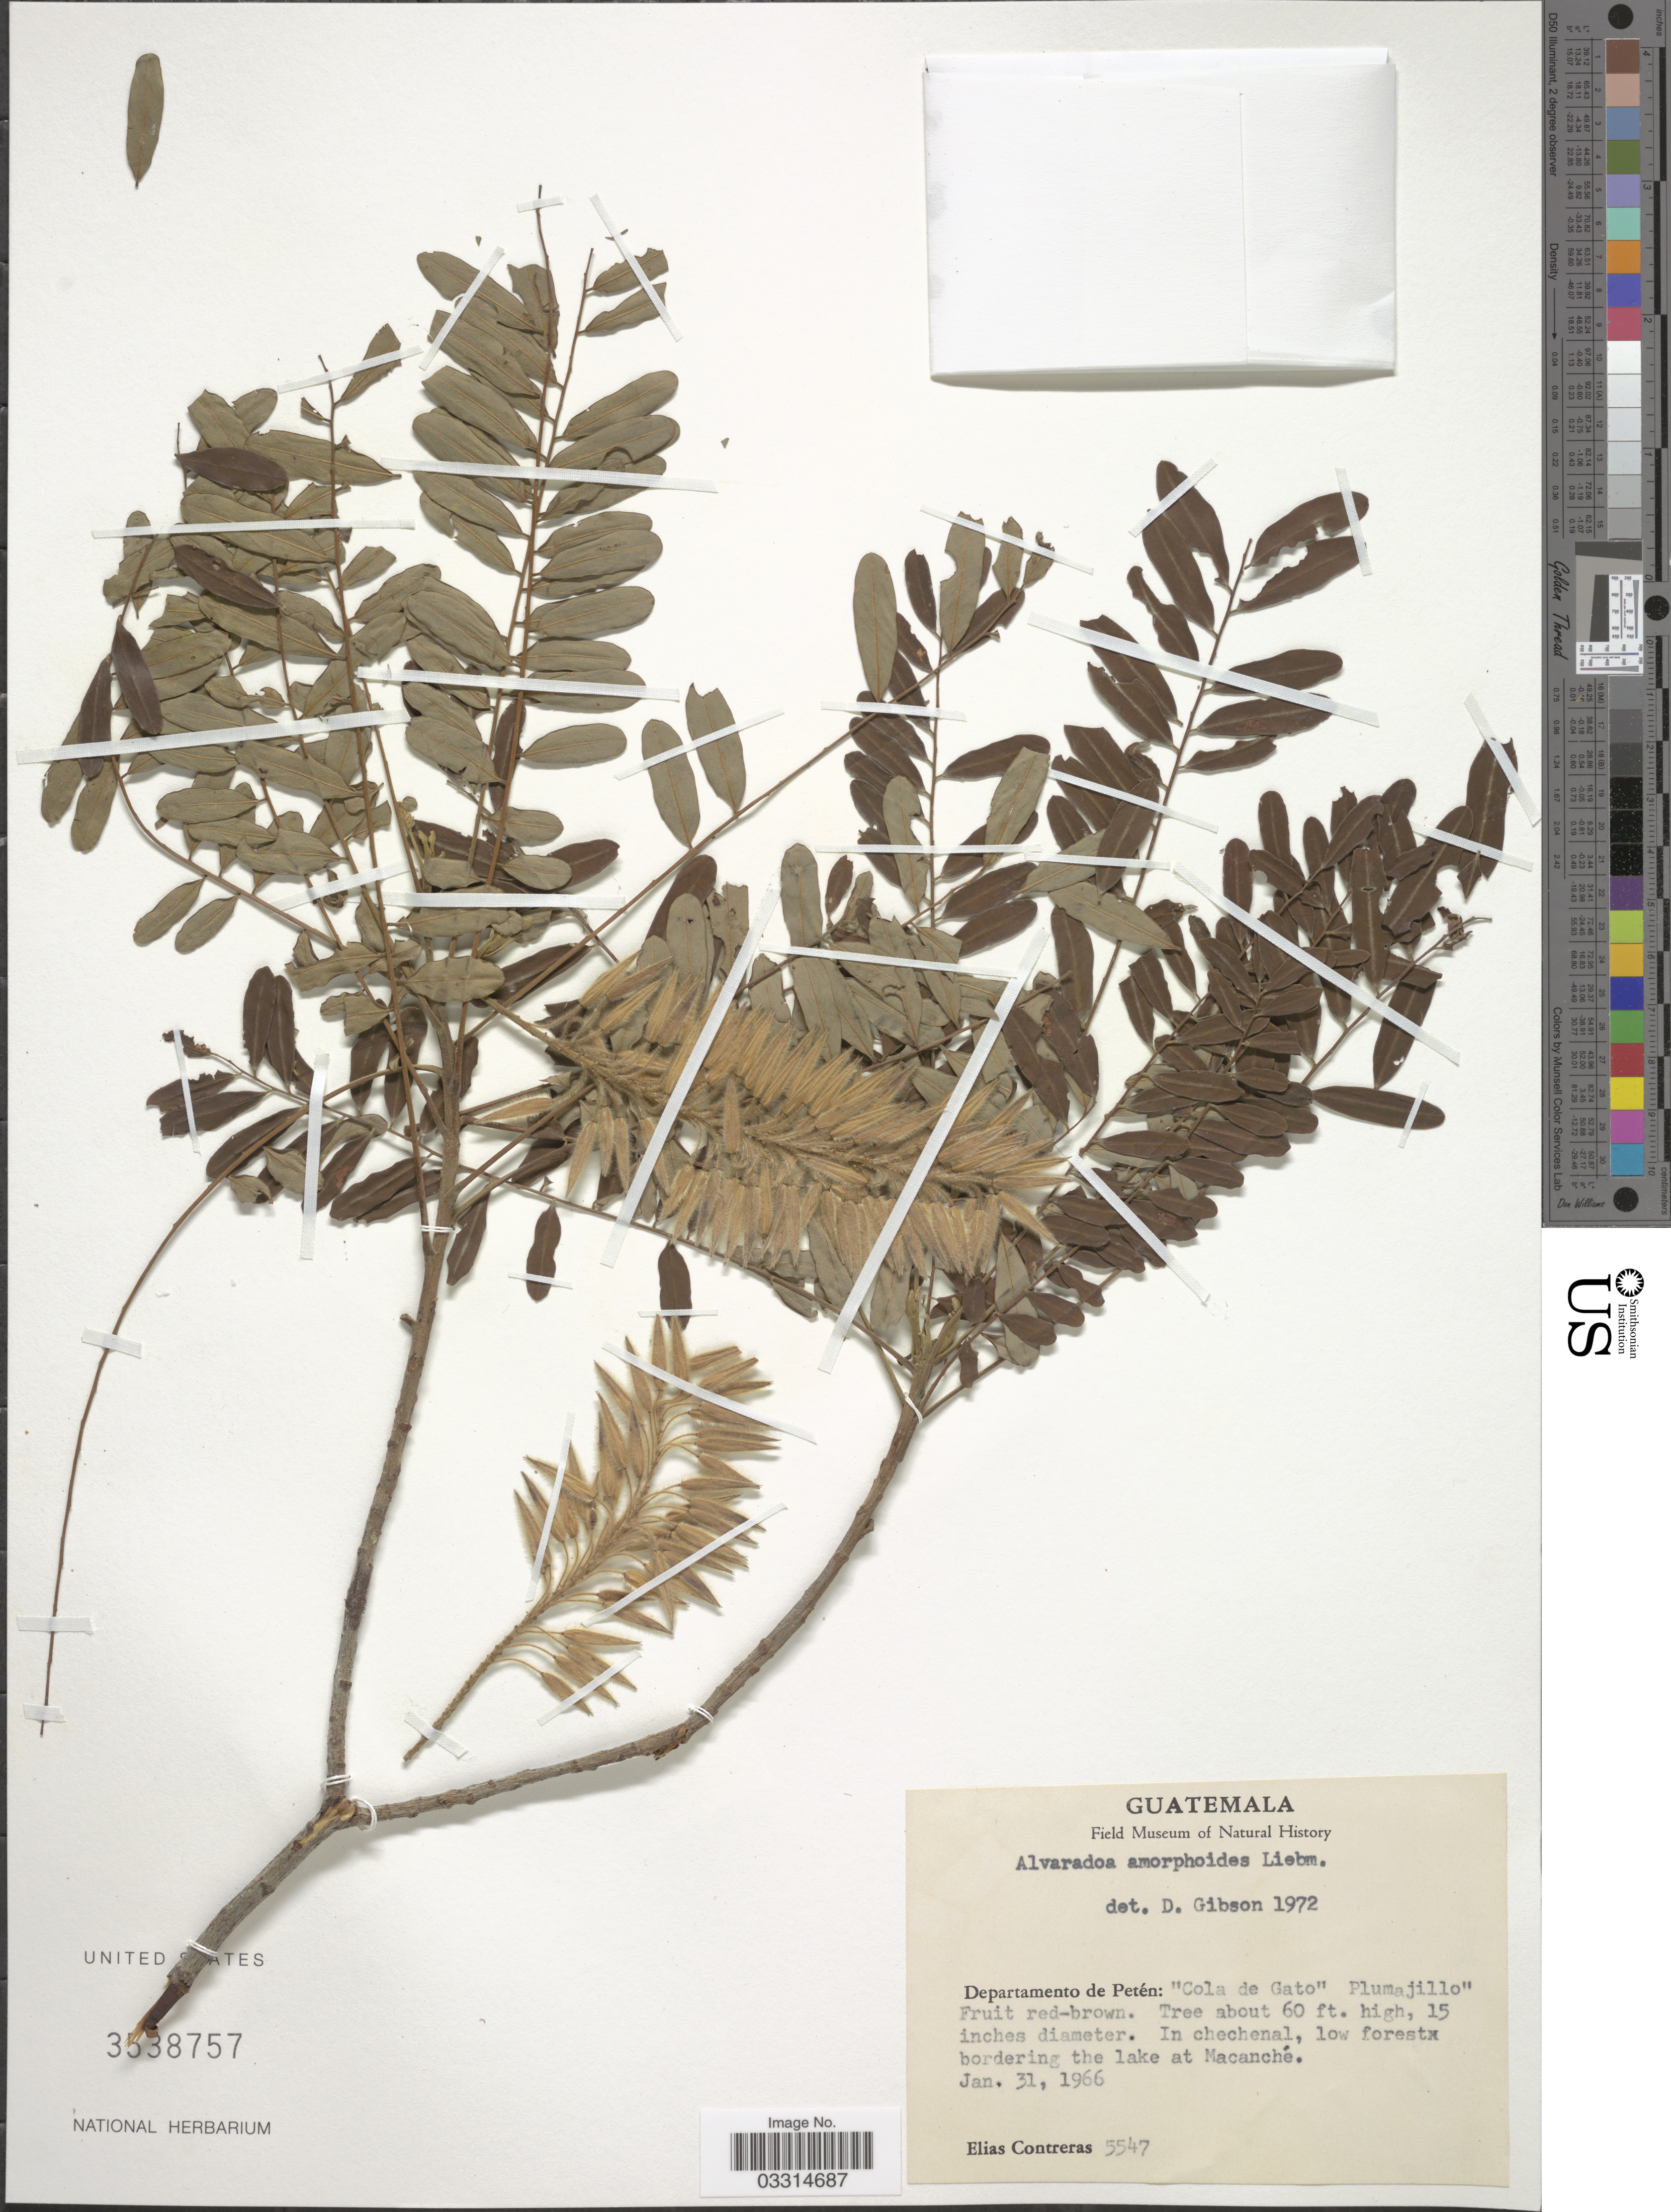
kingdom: Plantae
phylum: Tracheophyta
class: Magnoliopsida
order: Picramniales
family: Picramniaceae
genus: Alvaradoa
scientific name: Alvaradoa amorphoides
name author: Liebm.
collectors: E. Contreras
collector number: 5547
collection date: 1966-01-31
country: Guatemala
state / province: El Petén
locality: Departamento de Petén: "Cola de Gato" Plumajillo. In chechenal, low forest bordering the lake at Macanché.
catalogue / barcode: US 3538757